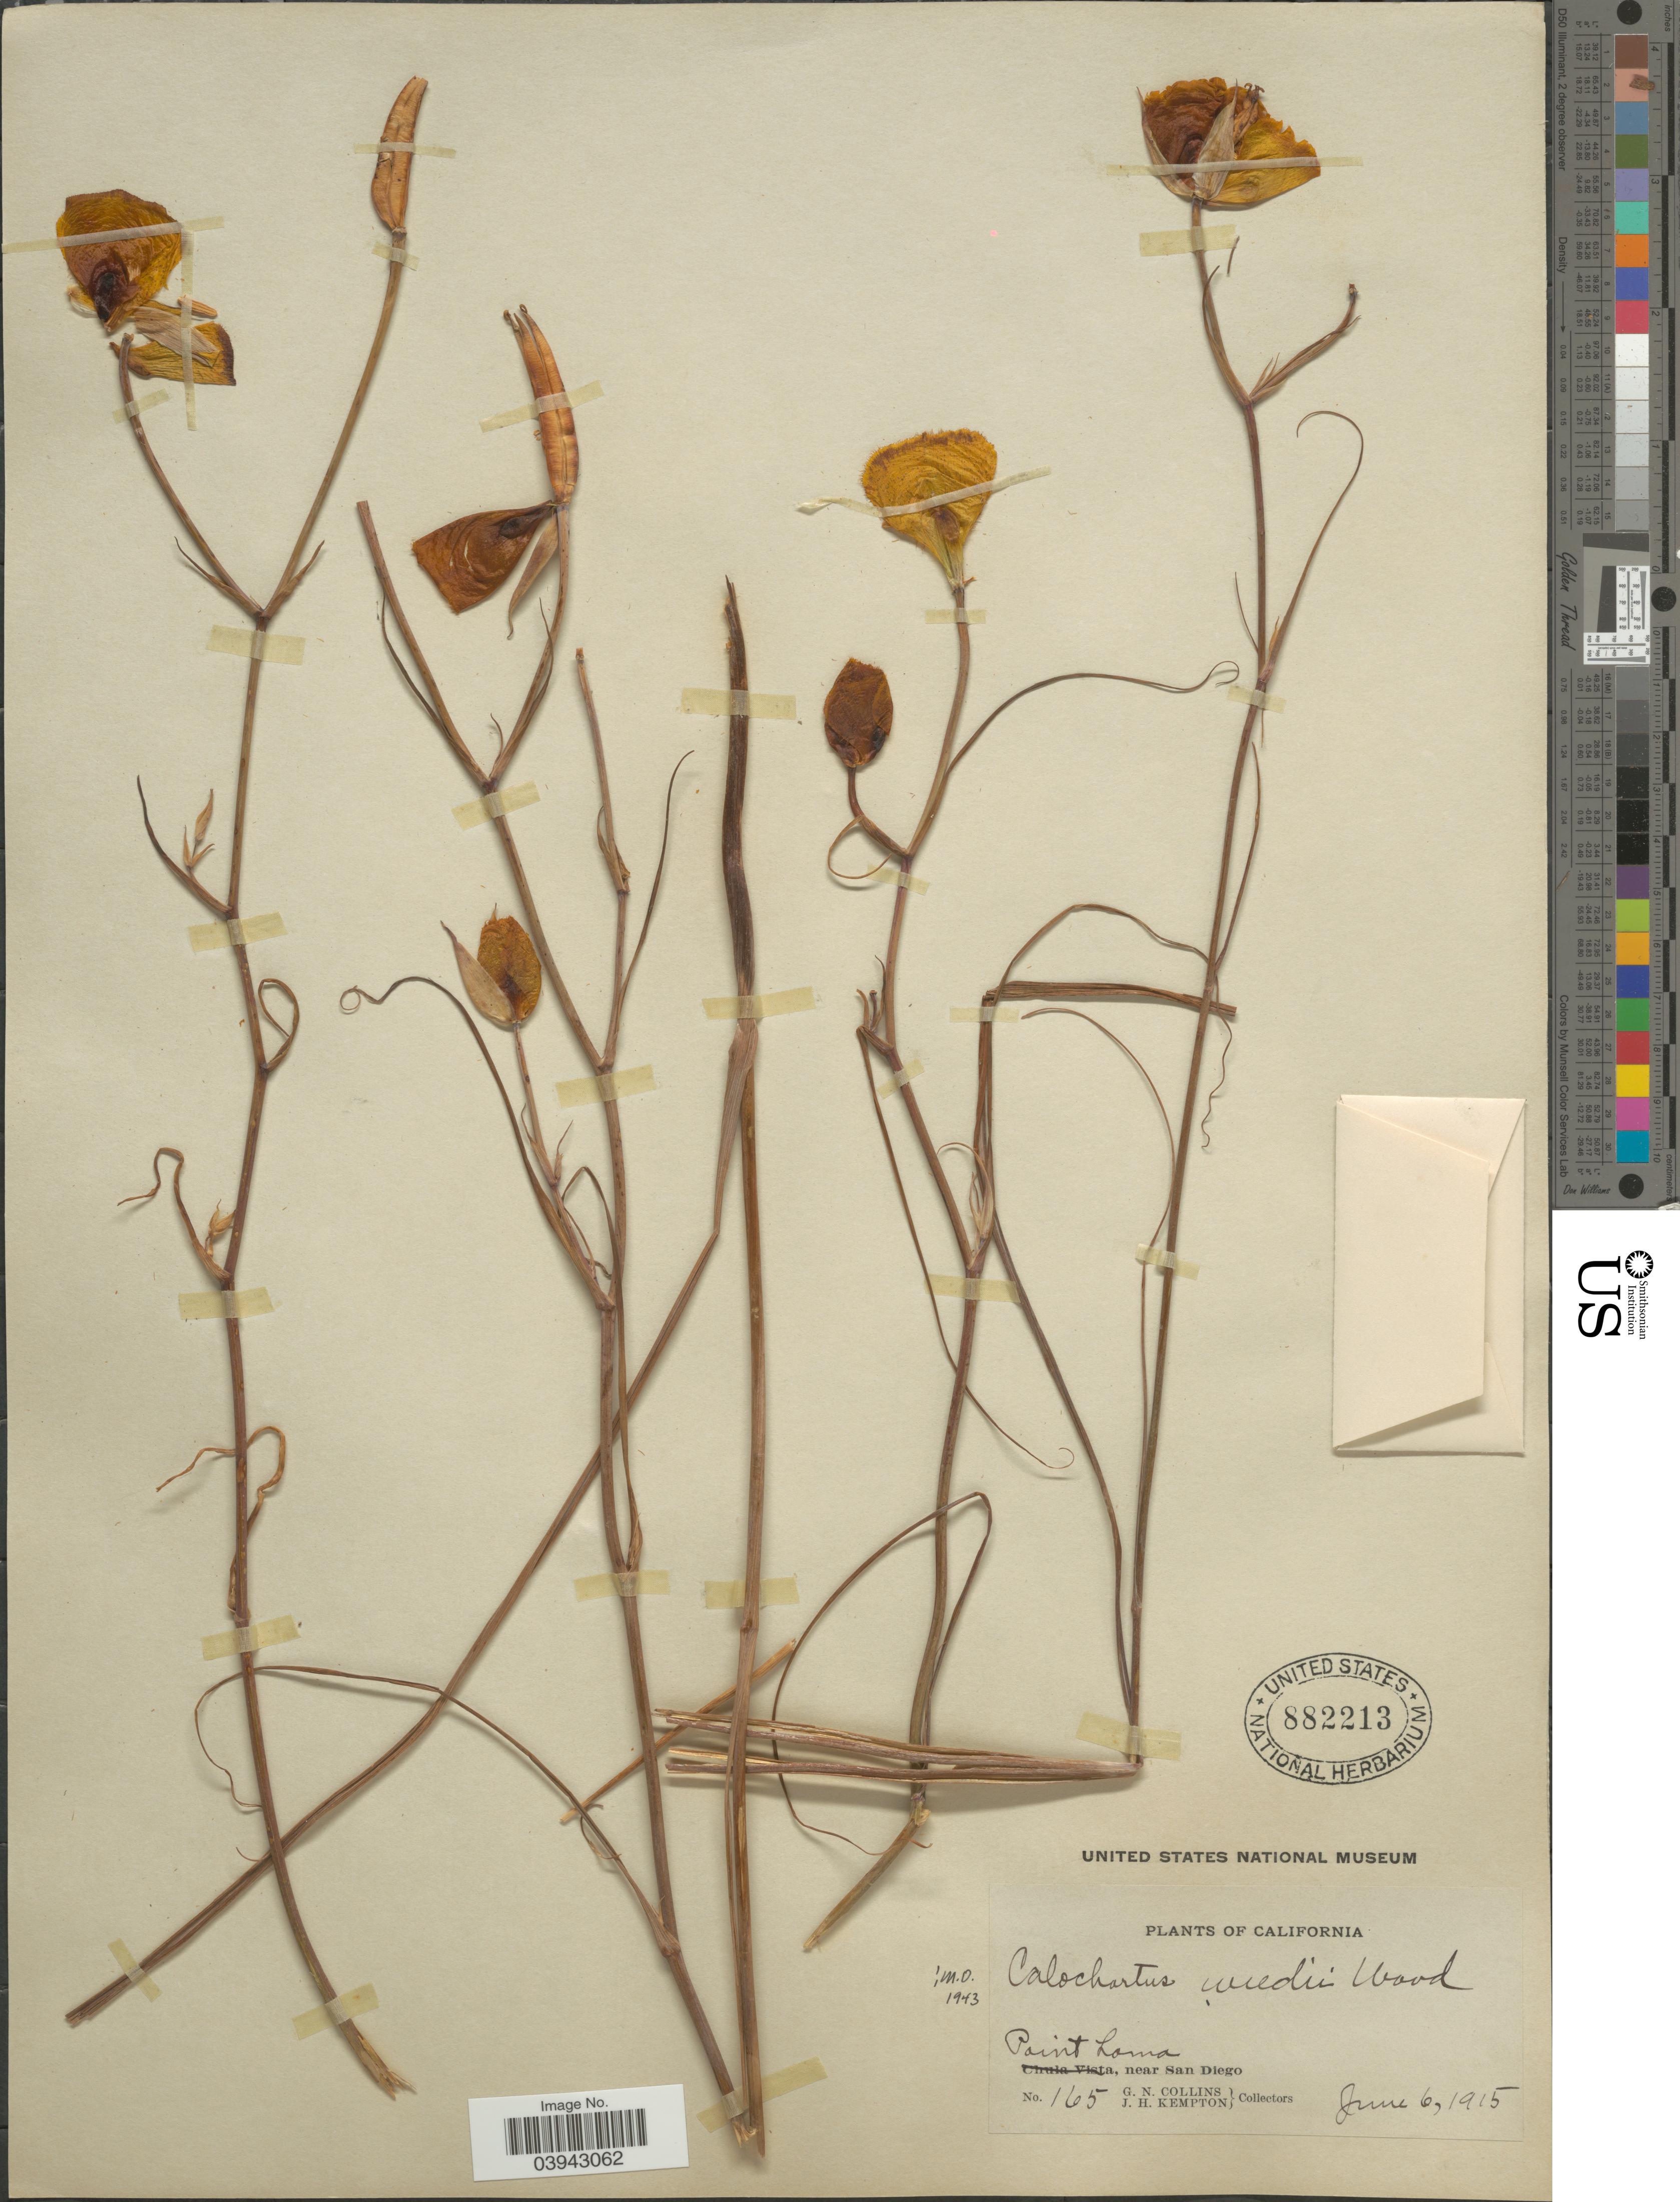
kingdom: Plantae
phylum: Tracheophyta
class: Liliopsida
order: Liliales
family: Liliaceae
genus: Calochortus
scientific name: Calochortus weedii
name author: Alph. Wood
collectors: G. Collins & J. H. Kempton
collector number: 165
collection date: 1915-06-06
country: United States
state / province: California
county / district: San Diego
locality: Point Loma, near San Diego.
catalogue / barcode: US 882213